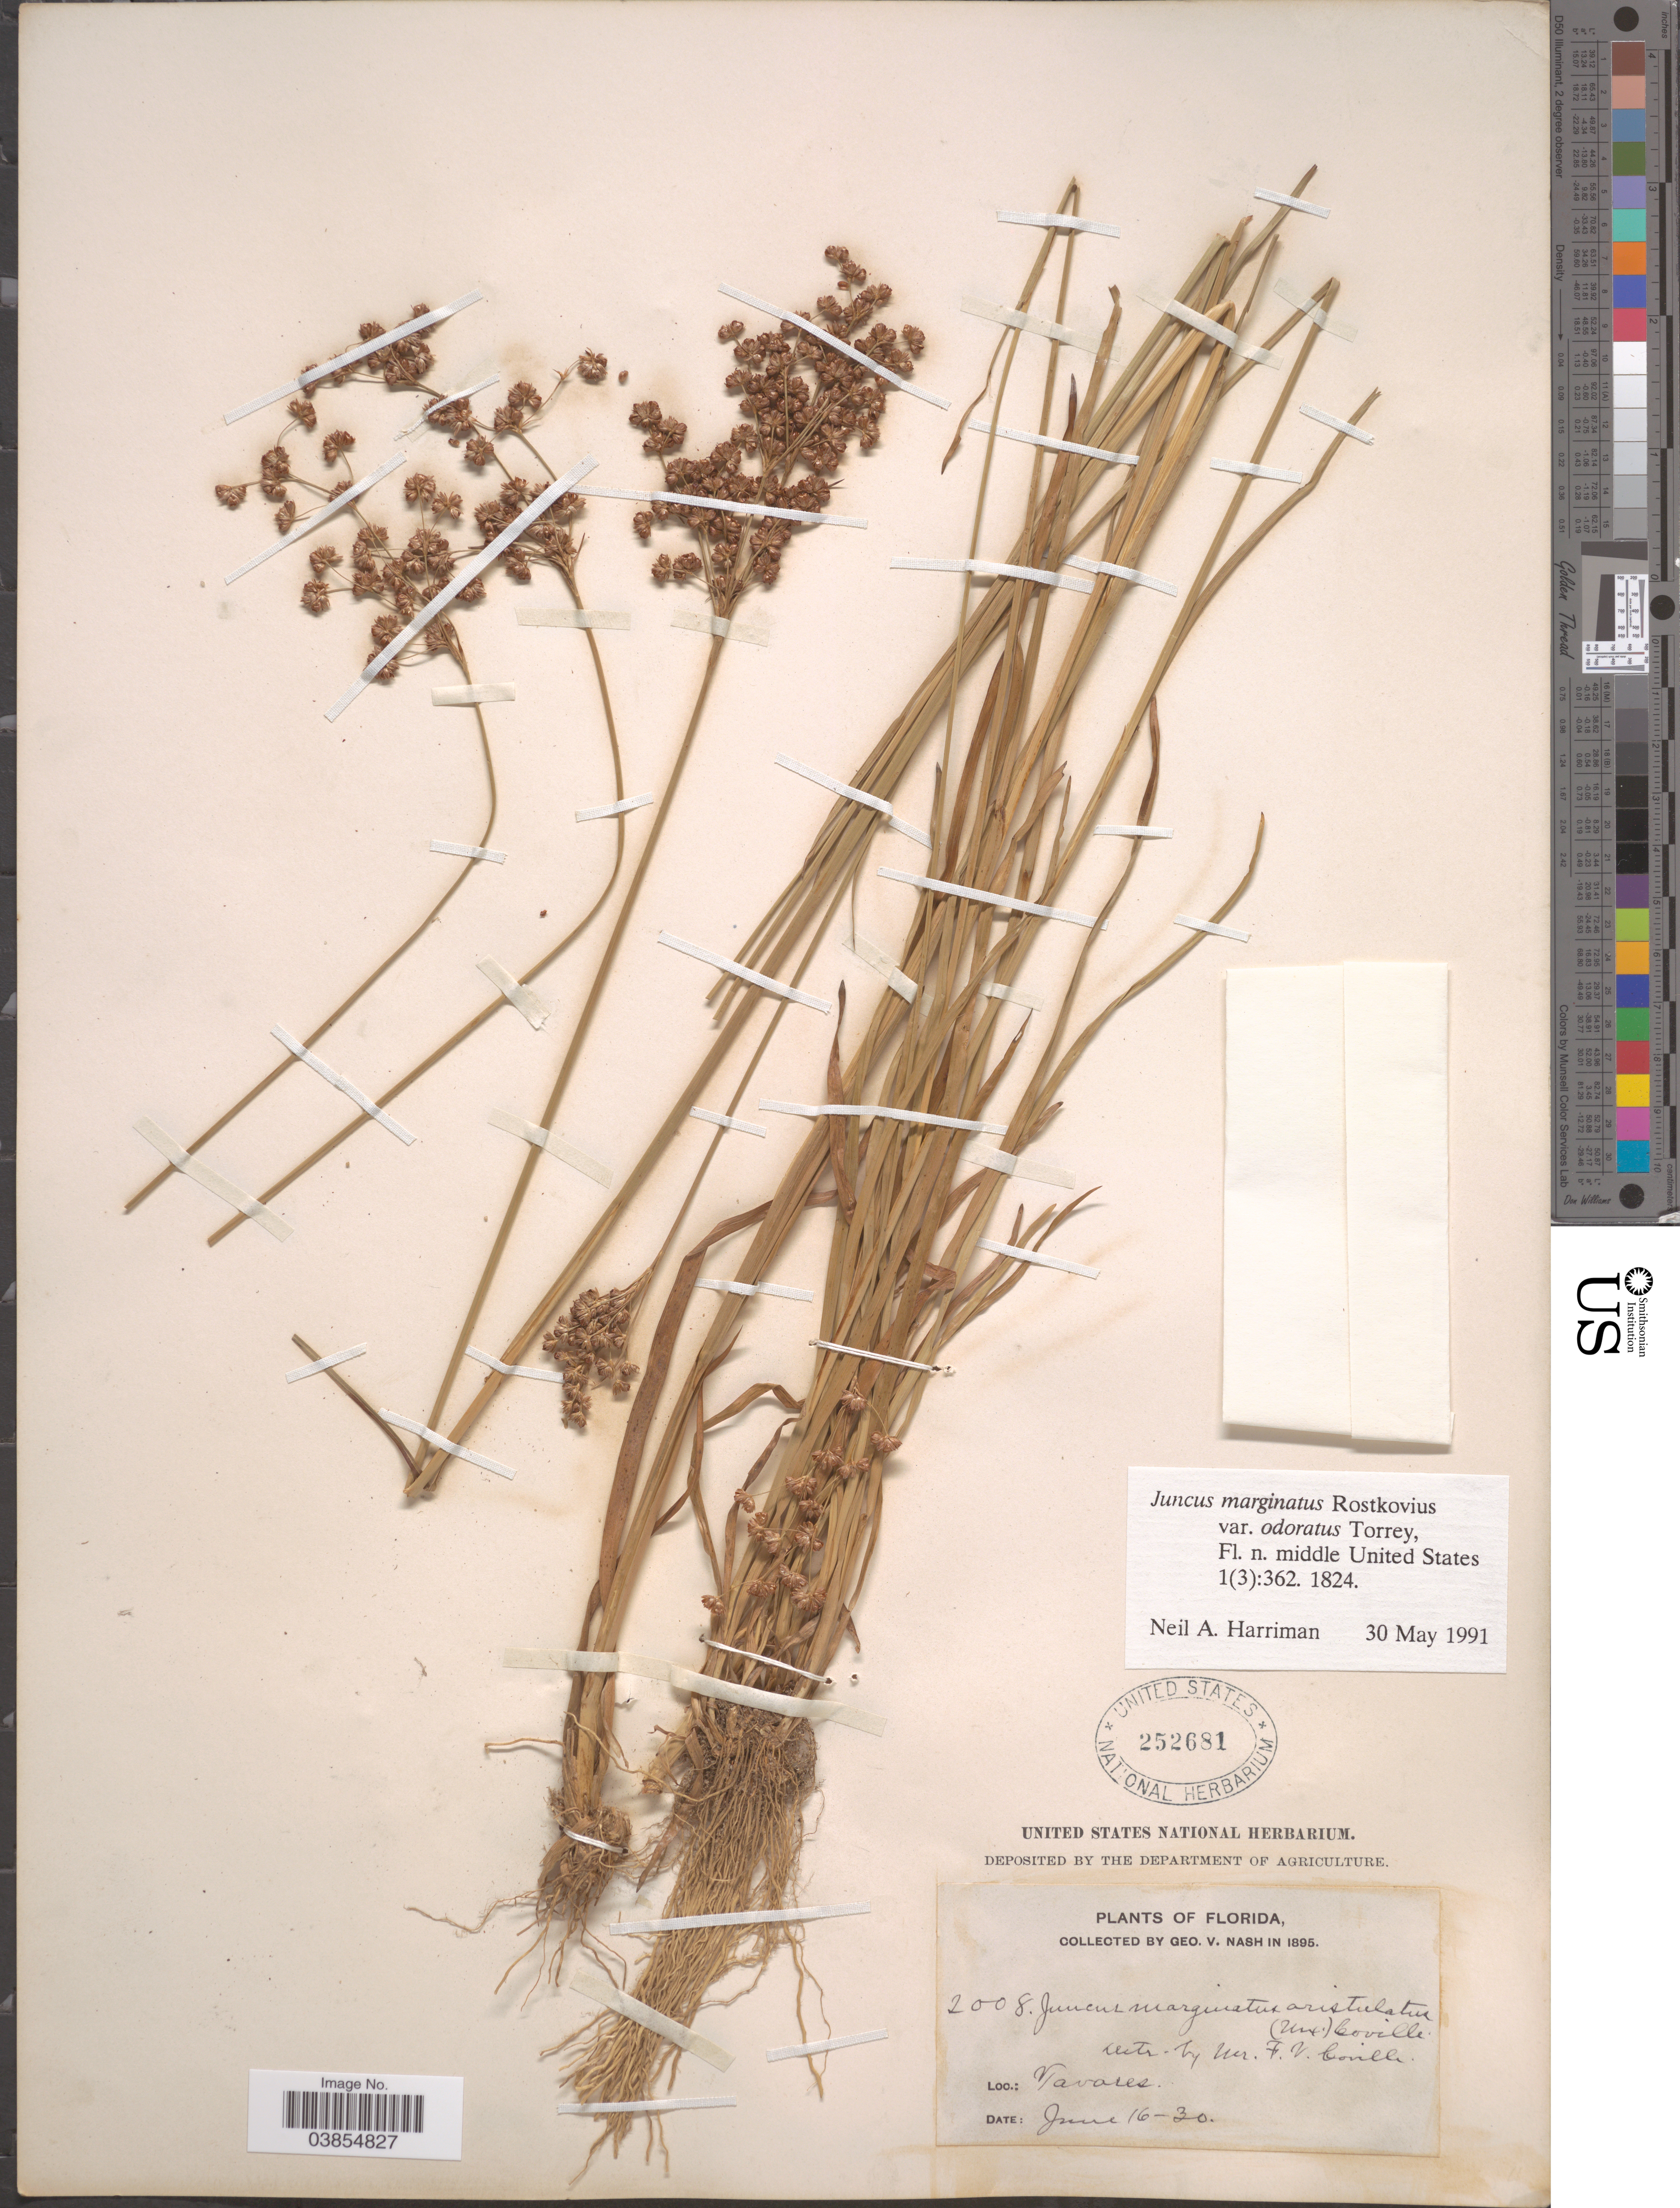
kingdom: Plantae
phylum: Tracheophyta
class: Liliopsida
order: Poales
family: Juncaceae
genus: Juncus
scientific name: Juncus marginatus var. odoratus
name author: Torr.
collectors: G. V. Nash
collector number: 2008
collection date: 1895-06-16/1895-06-30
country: United States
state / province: Florida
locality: Tavares.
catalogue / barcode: US 252681